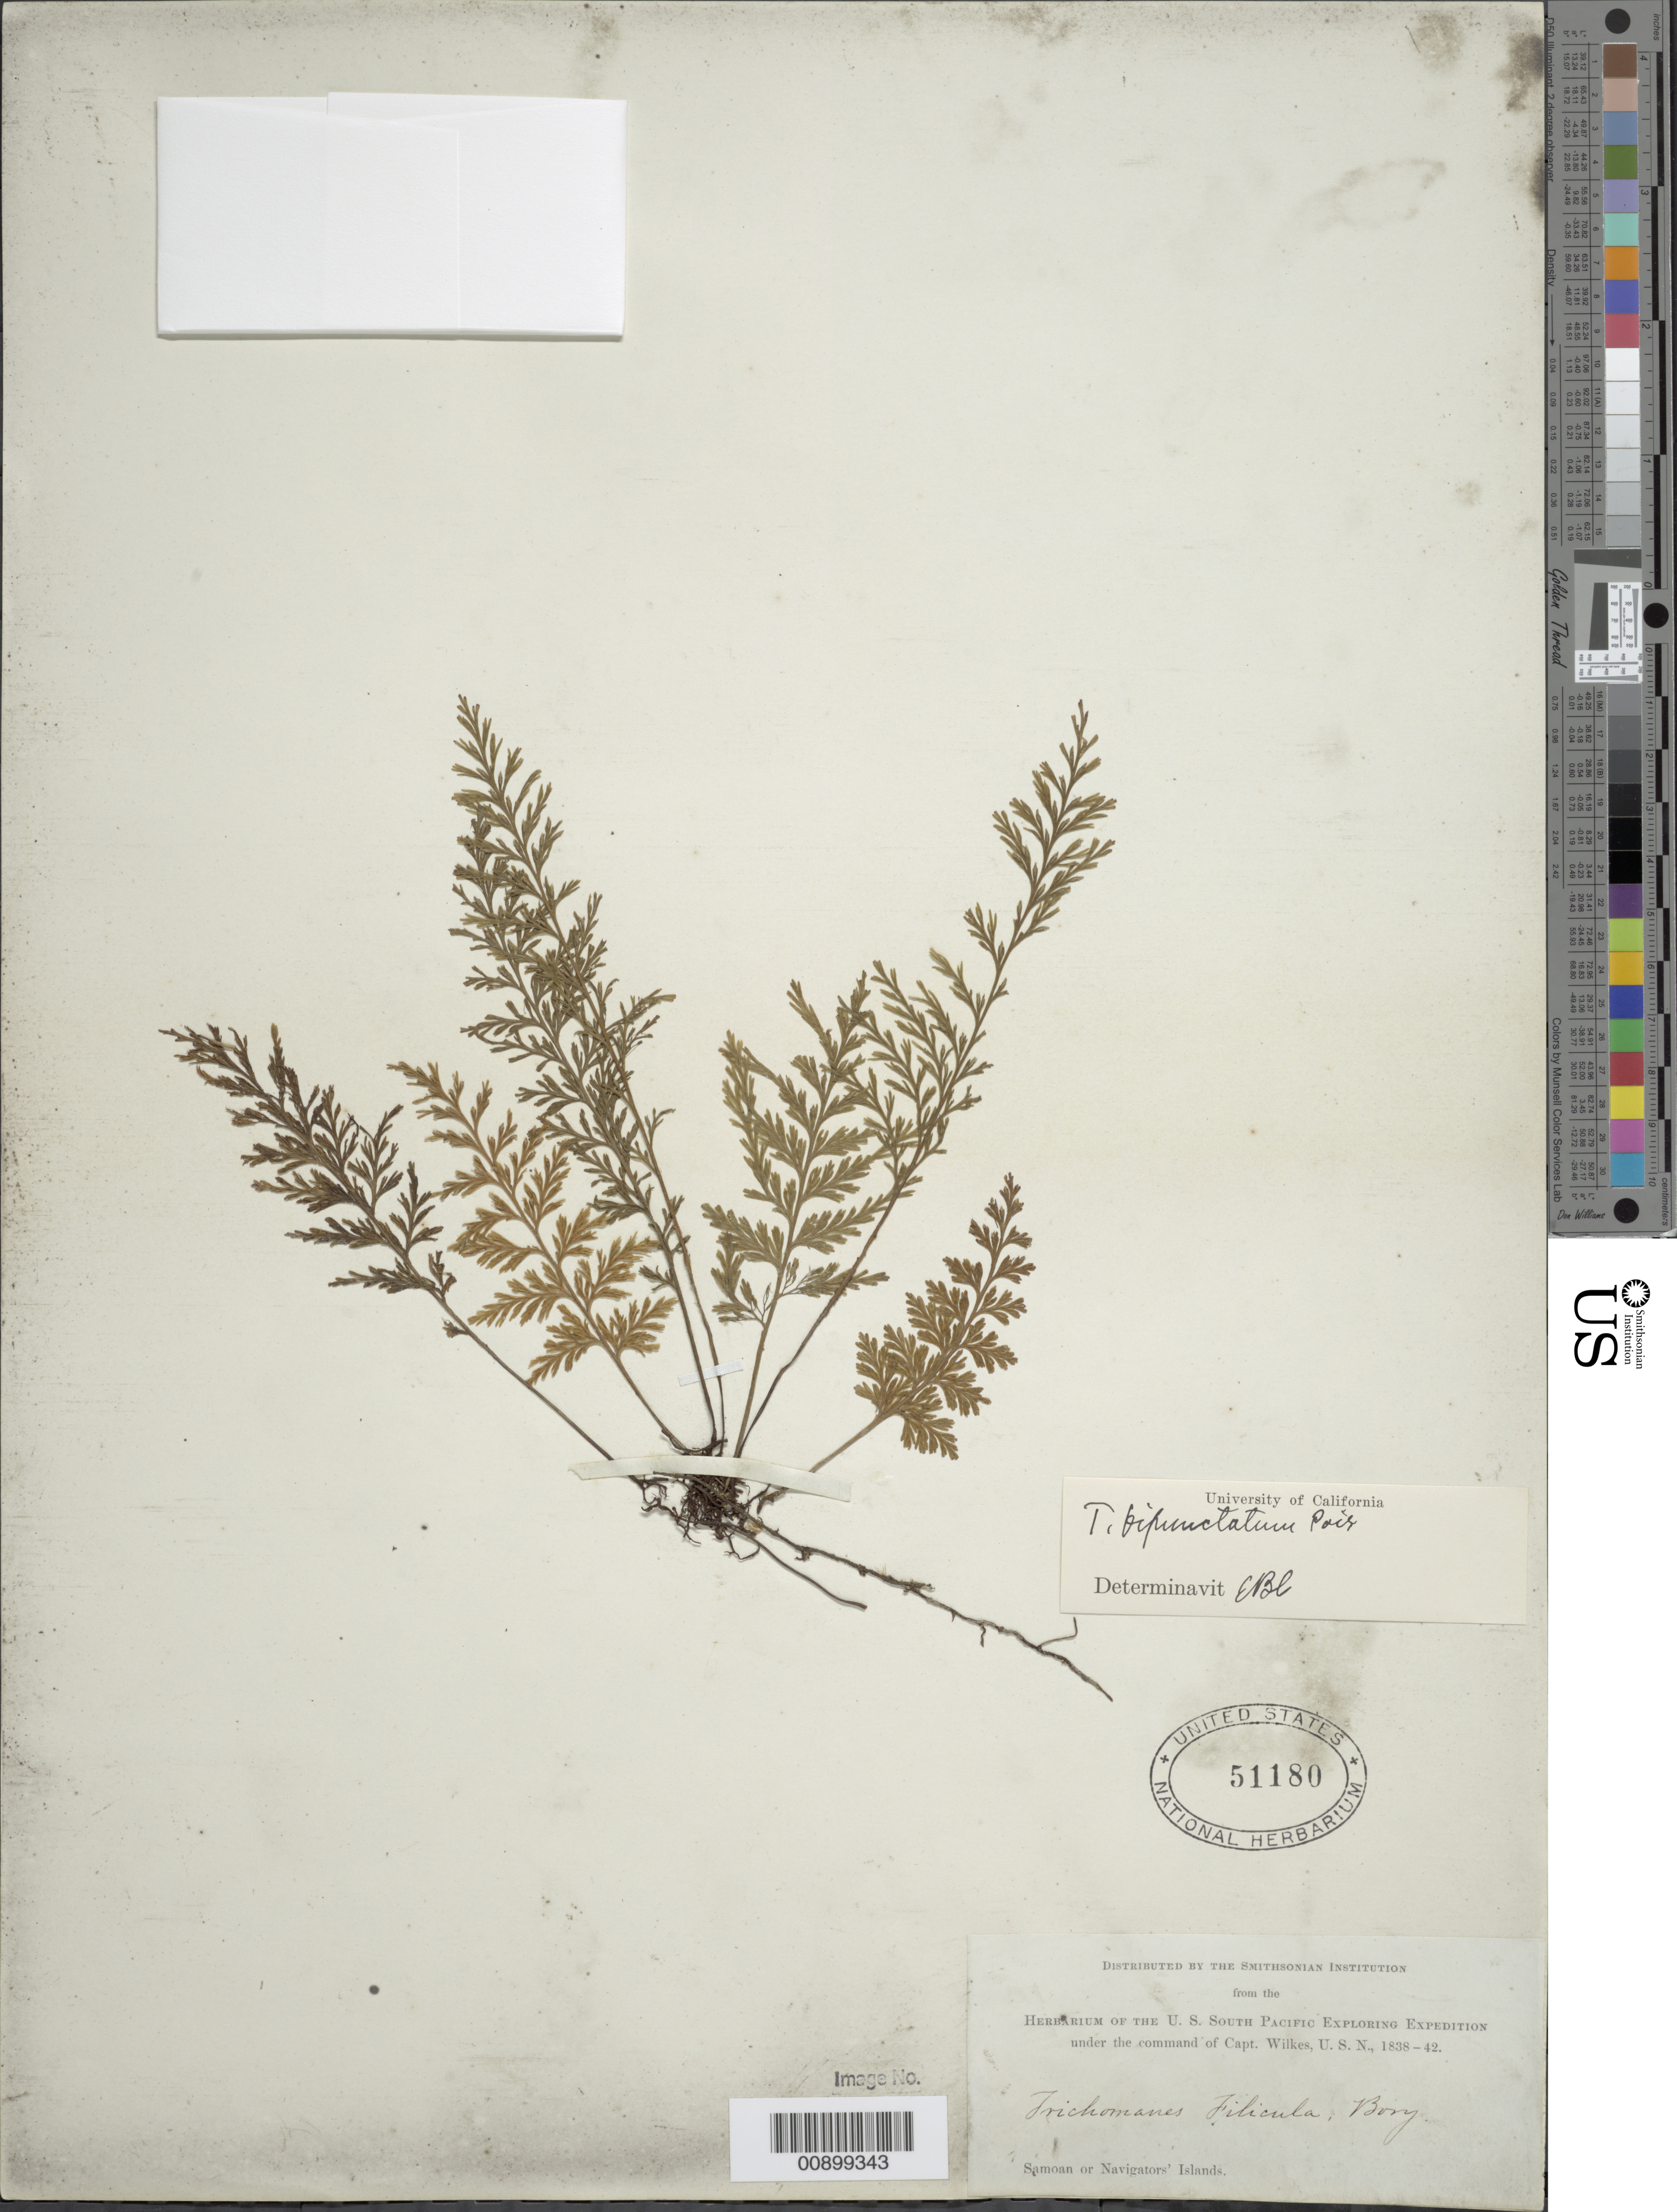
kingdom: Plantae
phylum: Tracheophyta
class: Polypodiopsida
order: Hymenophyllales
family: Hymenophyllaceae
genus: Crepidomanes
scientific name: Crepidomanes bipunctatum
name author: (Poir.) Copel.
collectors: Wilkes Explor. Exped.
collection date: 1838/1842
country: American Samoa / Samoa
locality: Samoan Islands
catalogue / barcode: US 51180